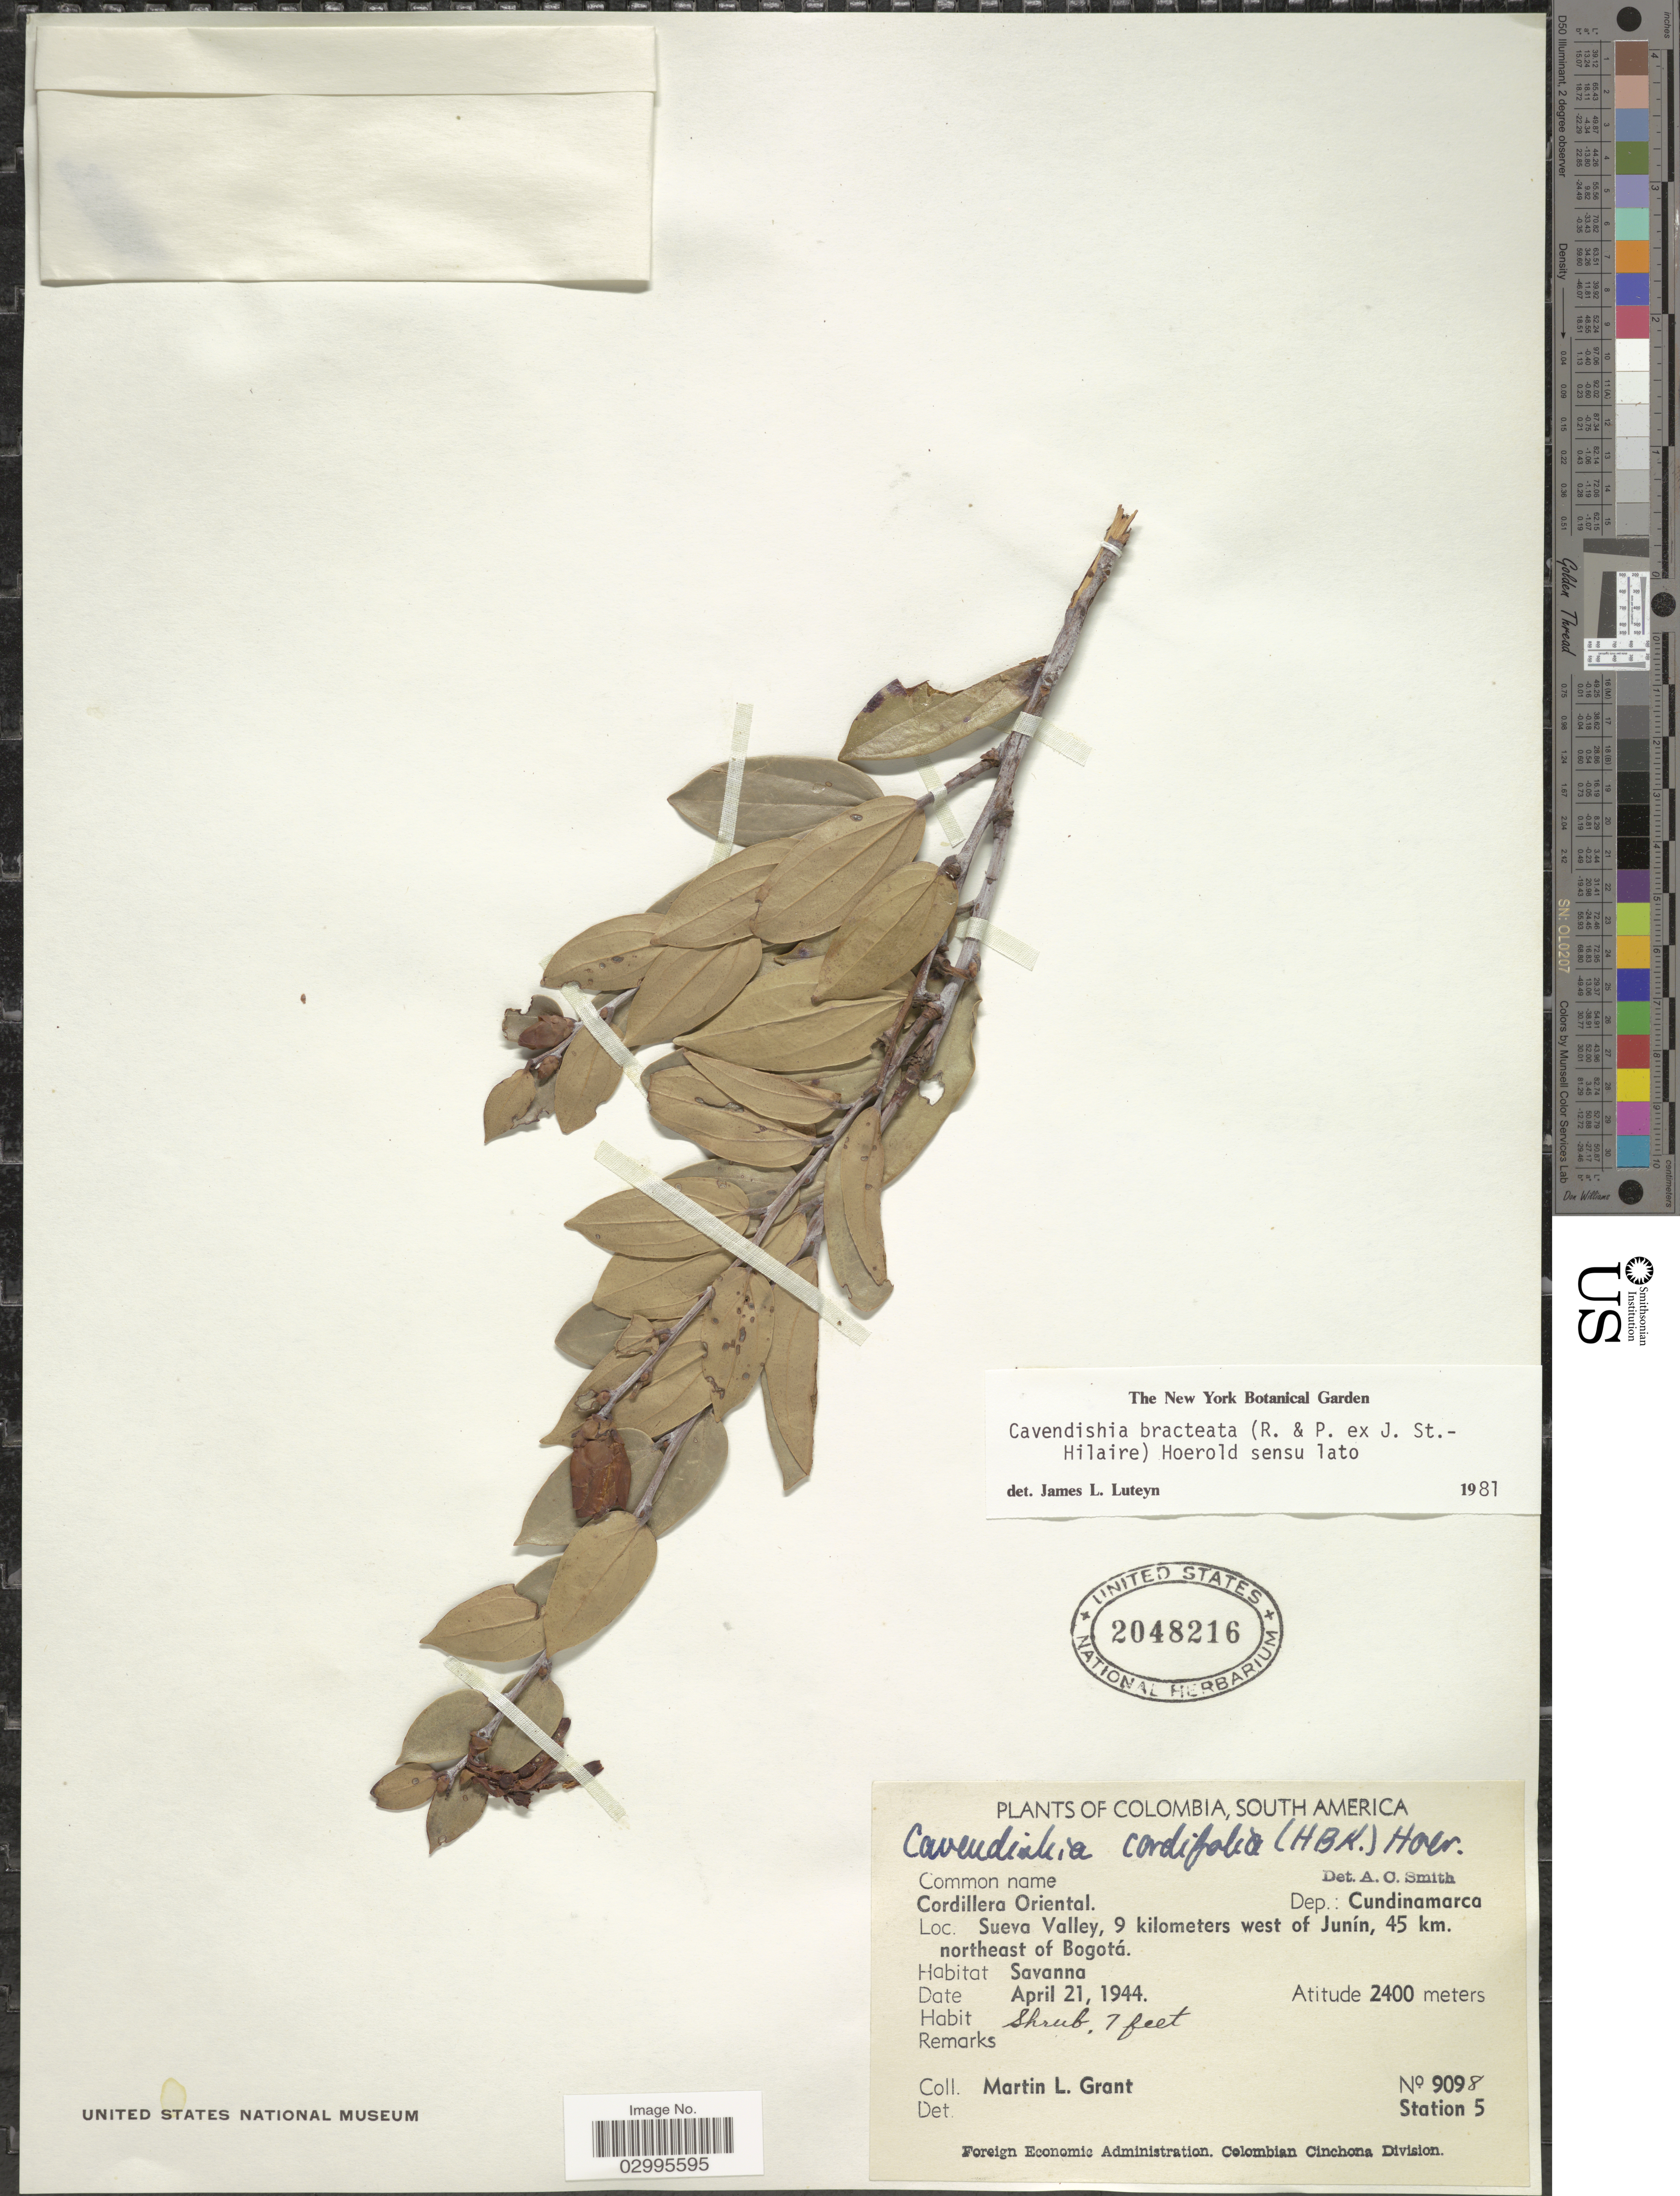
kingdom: Plantae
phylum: Tracheophyta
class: Magnoliopsida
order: Ericales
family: Ericaceae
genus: Cavendishia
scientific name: Cavendishia bracteata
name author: (Ruiz & Pav. ex J. St.-Hil.) Hoerold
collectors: M. L. Grant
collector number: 9098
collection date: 1944-04-21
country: Colombia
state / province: Cundinamarca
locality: Cordillera Oriental. Dep.: Cundinamarca. Sueva valley, 9 kilometers west of Junín, 45 km northeast of Bogotá.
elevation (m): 2400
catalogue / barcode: US 2048216